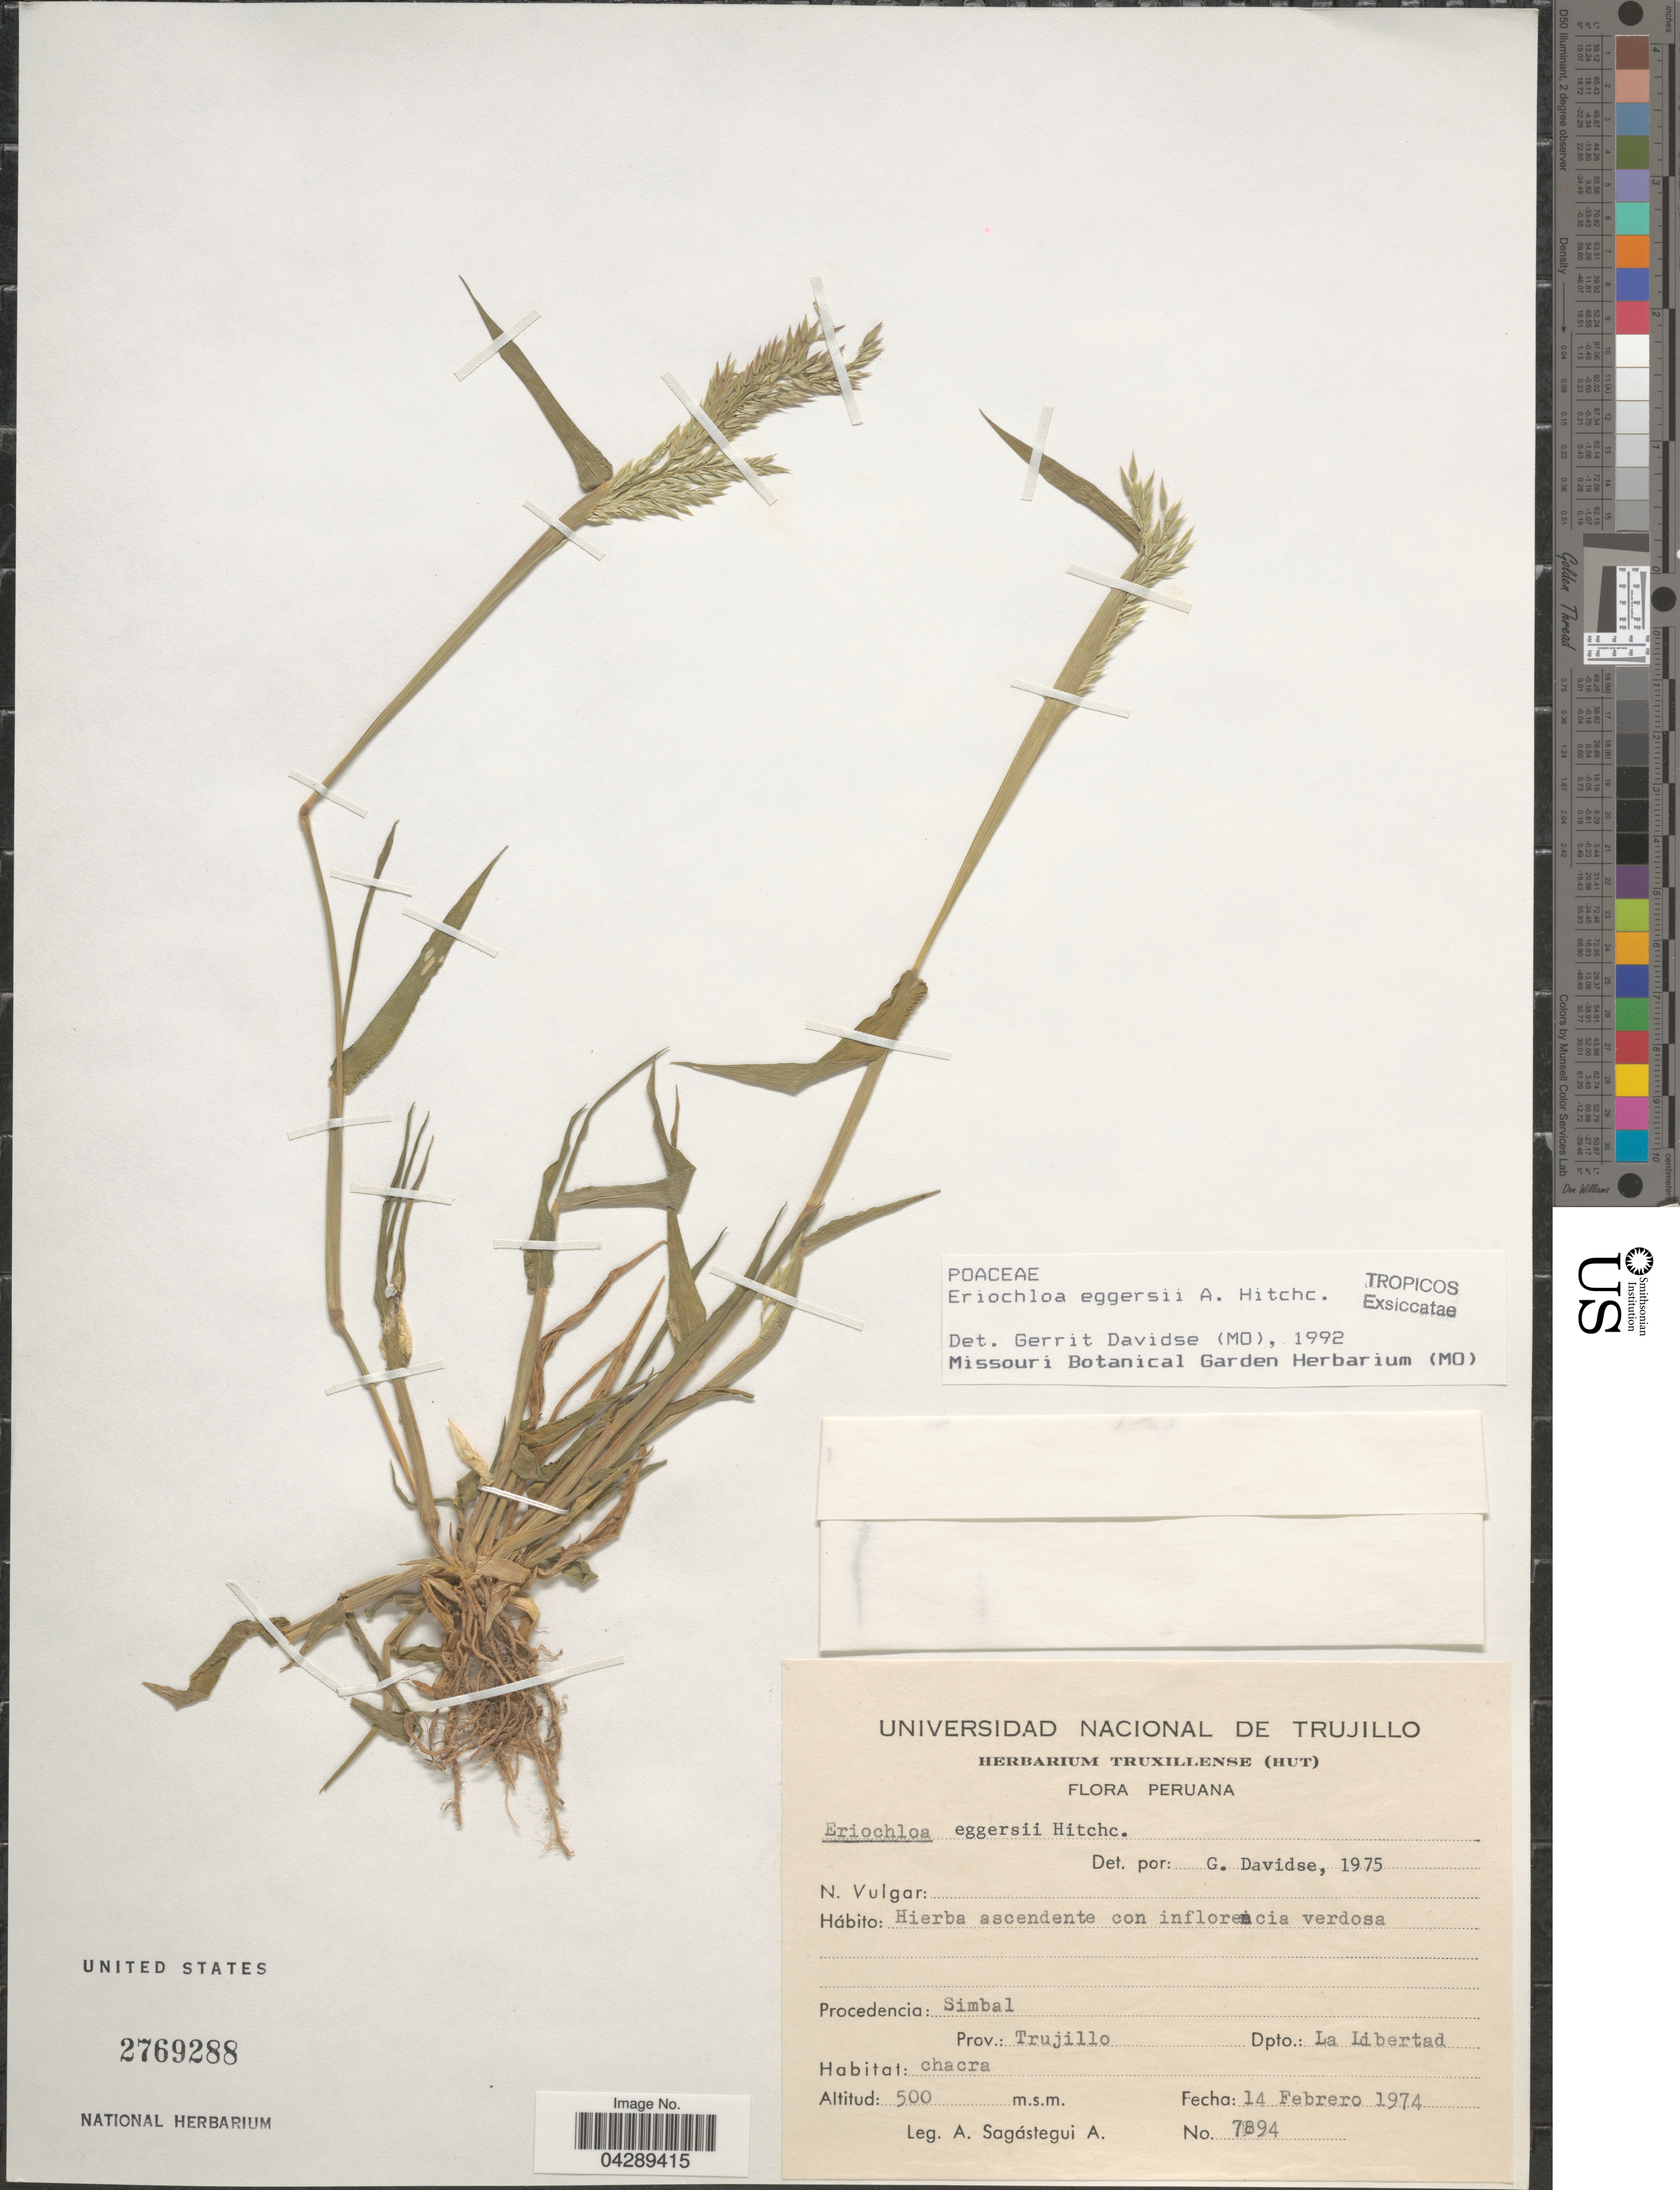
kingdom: Plantae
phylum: Tracheophyta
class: Liliopsida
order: Poales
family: Poaceae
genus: Eriochloa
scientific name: Eriochloa eggersii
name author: Hitchc.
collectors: A. Sagástegui A.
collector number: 7894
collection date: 1974-02-14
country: Peru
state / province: La Libertad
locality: Simbal. Prov.: Trujillo. Dpto.: La Libertad.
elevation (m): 500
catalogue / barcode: US 2769288